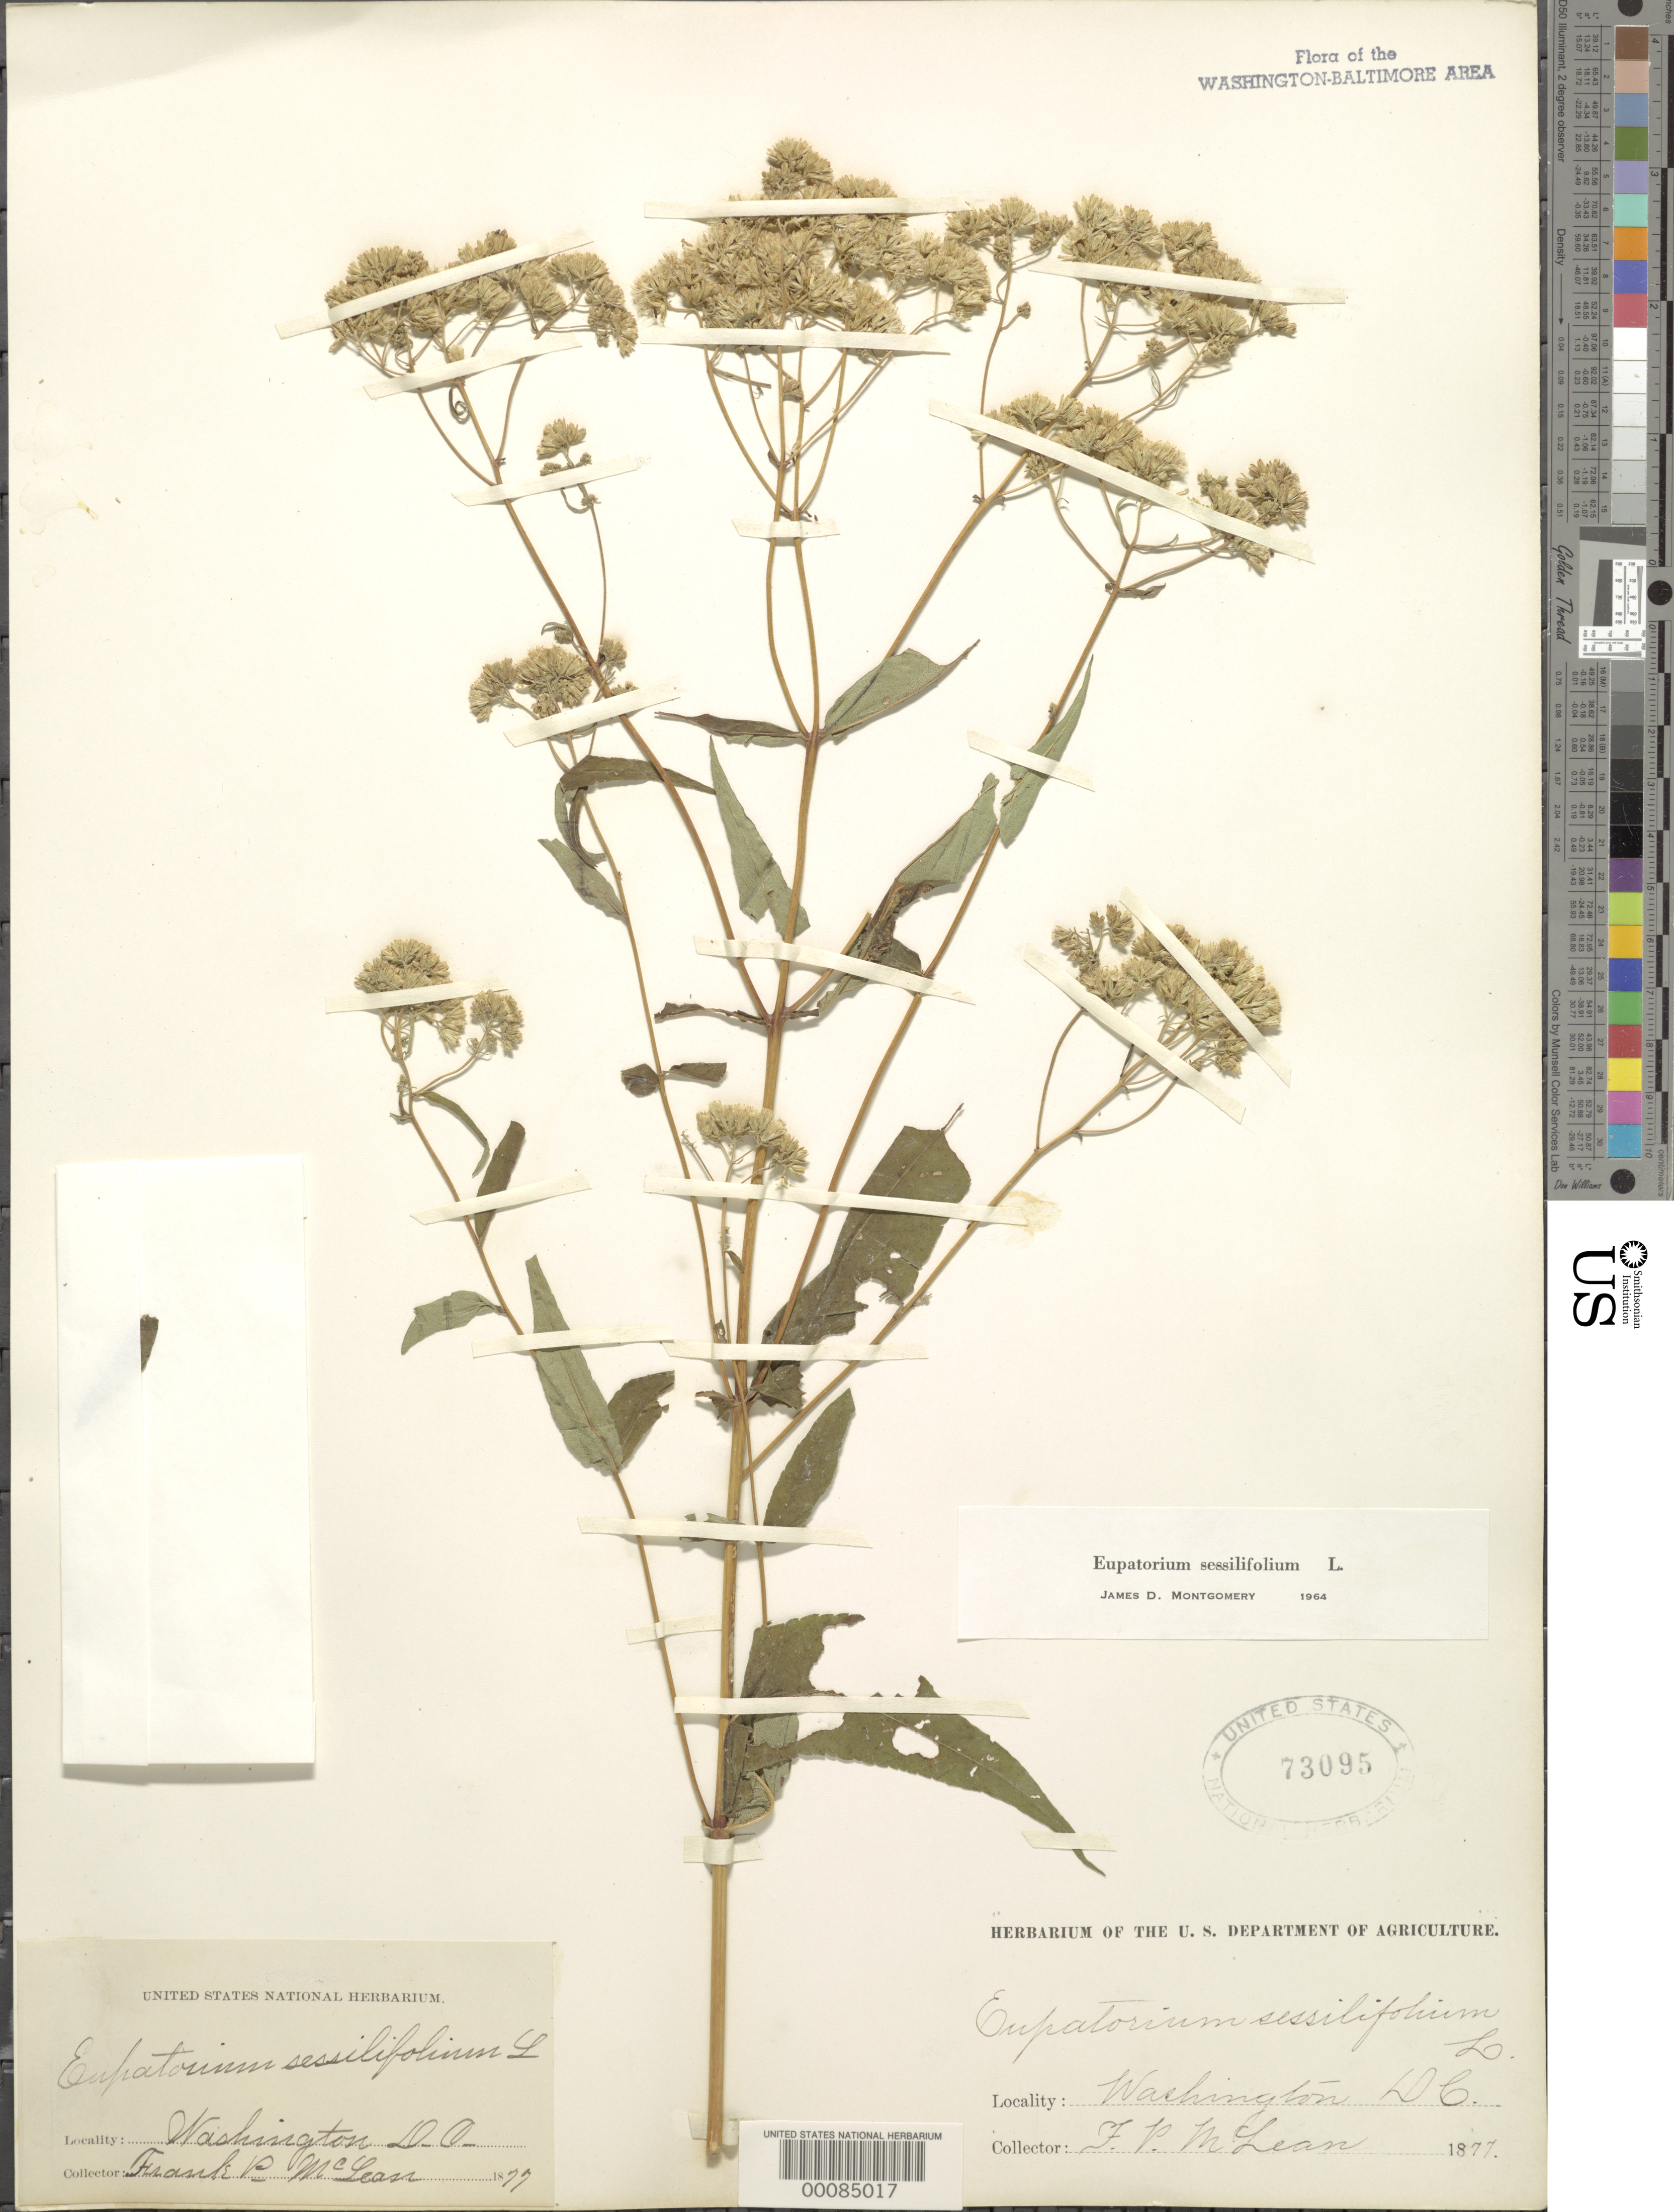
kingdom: Plantae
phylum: Tracheophyta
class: Magnoliopsida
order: Asterales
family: Asteraceae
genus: Eupatorium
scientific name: Eupatorium sessilifolium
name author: L.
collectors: F. McLean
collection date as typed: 1877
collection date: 1877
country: United States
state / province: District of Columbia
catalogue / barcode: US 73095